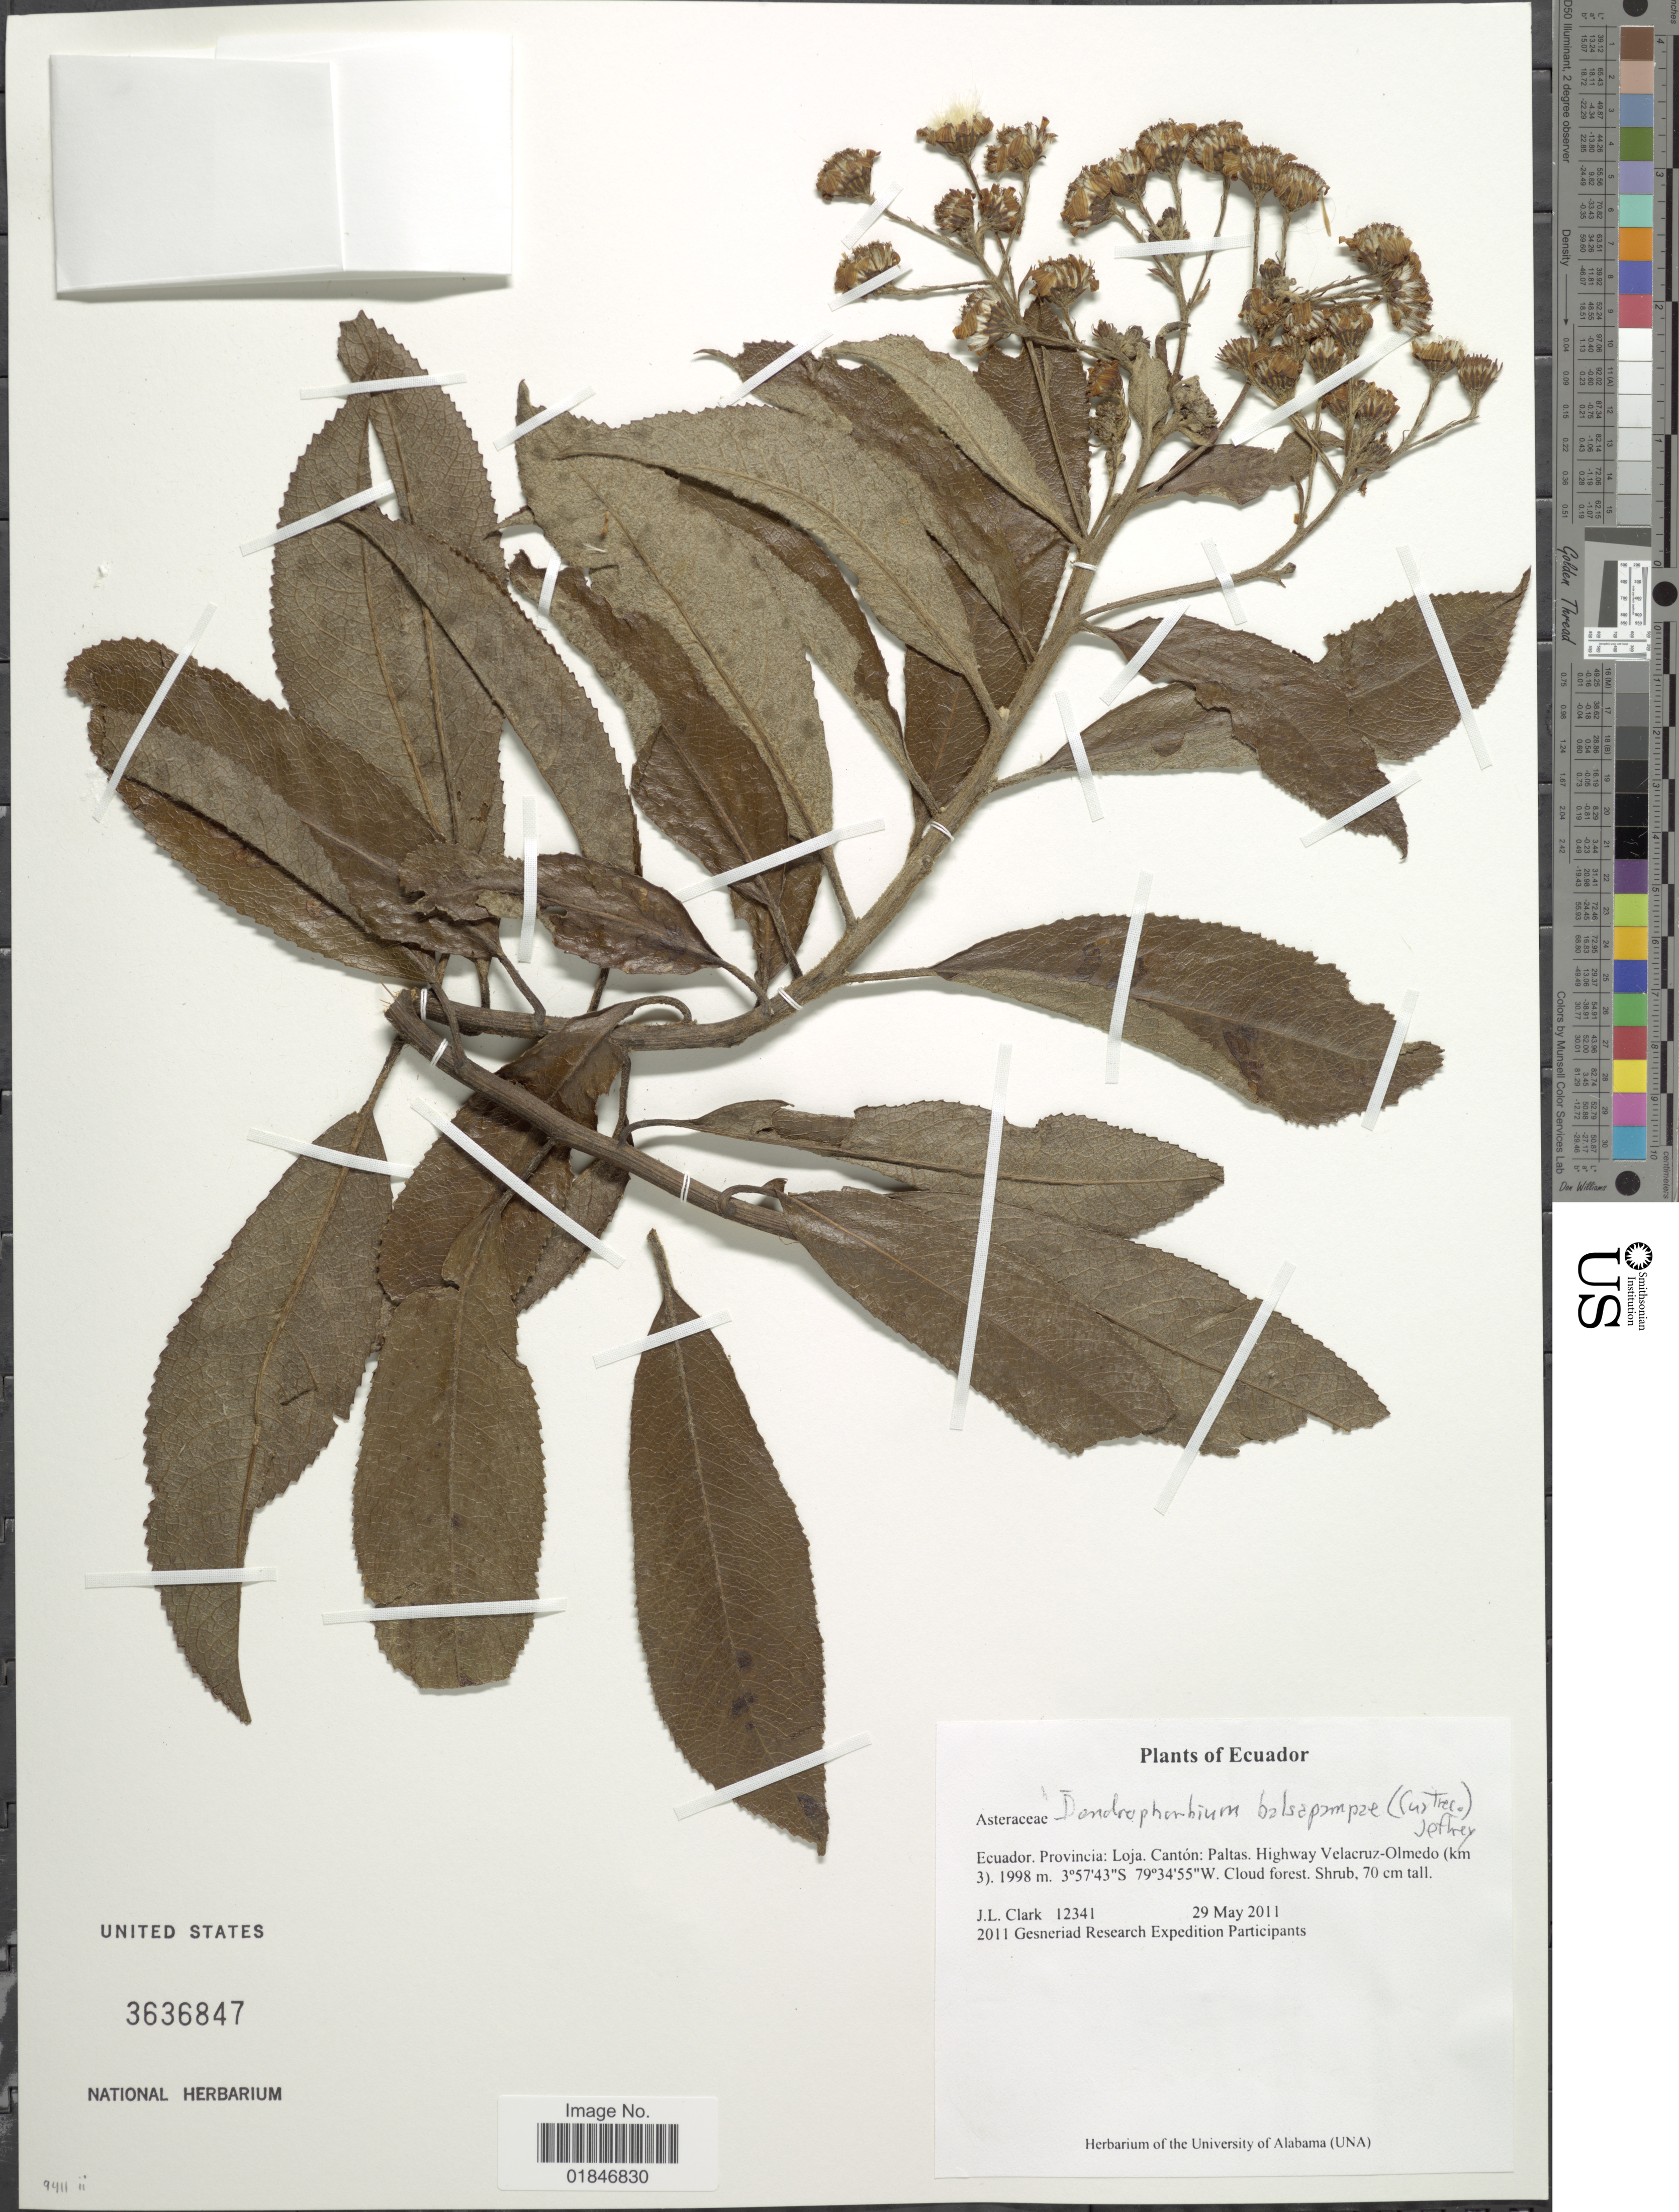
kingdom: Plantae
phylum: Tracheophyta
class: Magnoliopsida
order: Asterales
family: Asteraceae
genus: Dendrophorbium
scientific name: Dendrophorbium balsapampae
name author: (Cuatrec.) B. Nord.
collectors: J. L. Clark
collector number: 12341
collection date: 2011-05-29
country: Ecuador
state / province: Loja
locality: Ecuador. Provincia : Loja , Canton: Paltas, Highway Veracruz-Olmedo (km 3).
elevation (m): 1998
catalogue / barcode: US 3636847